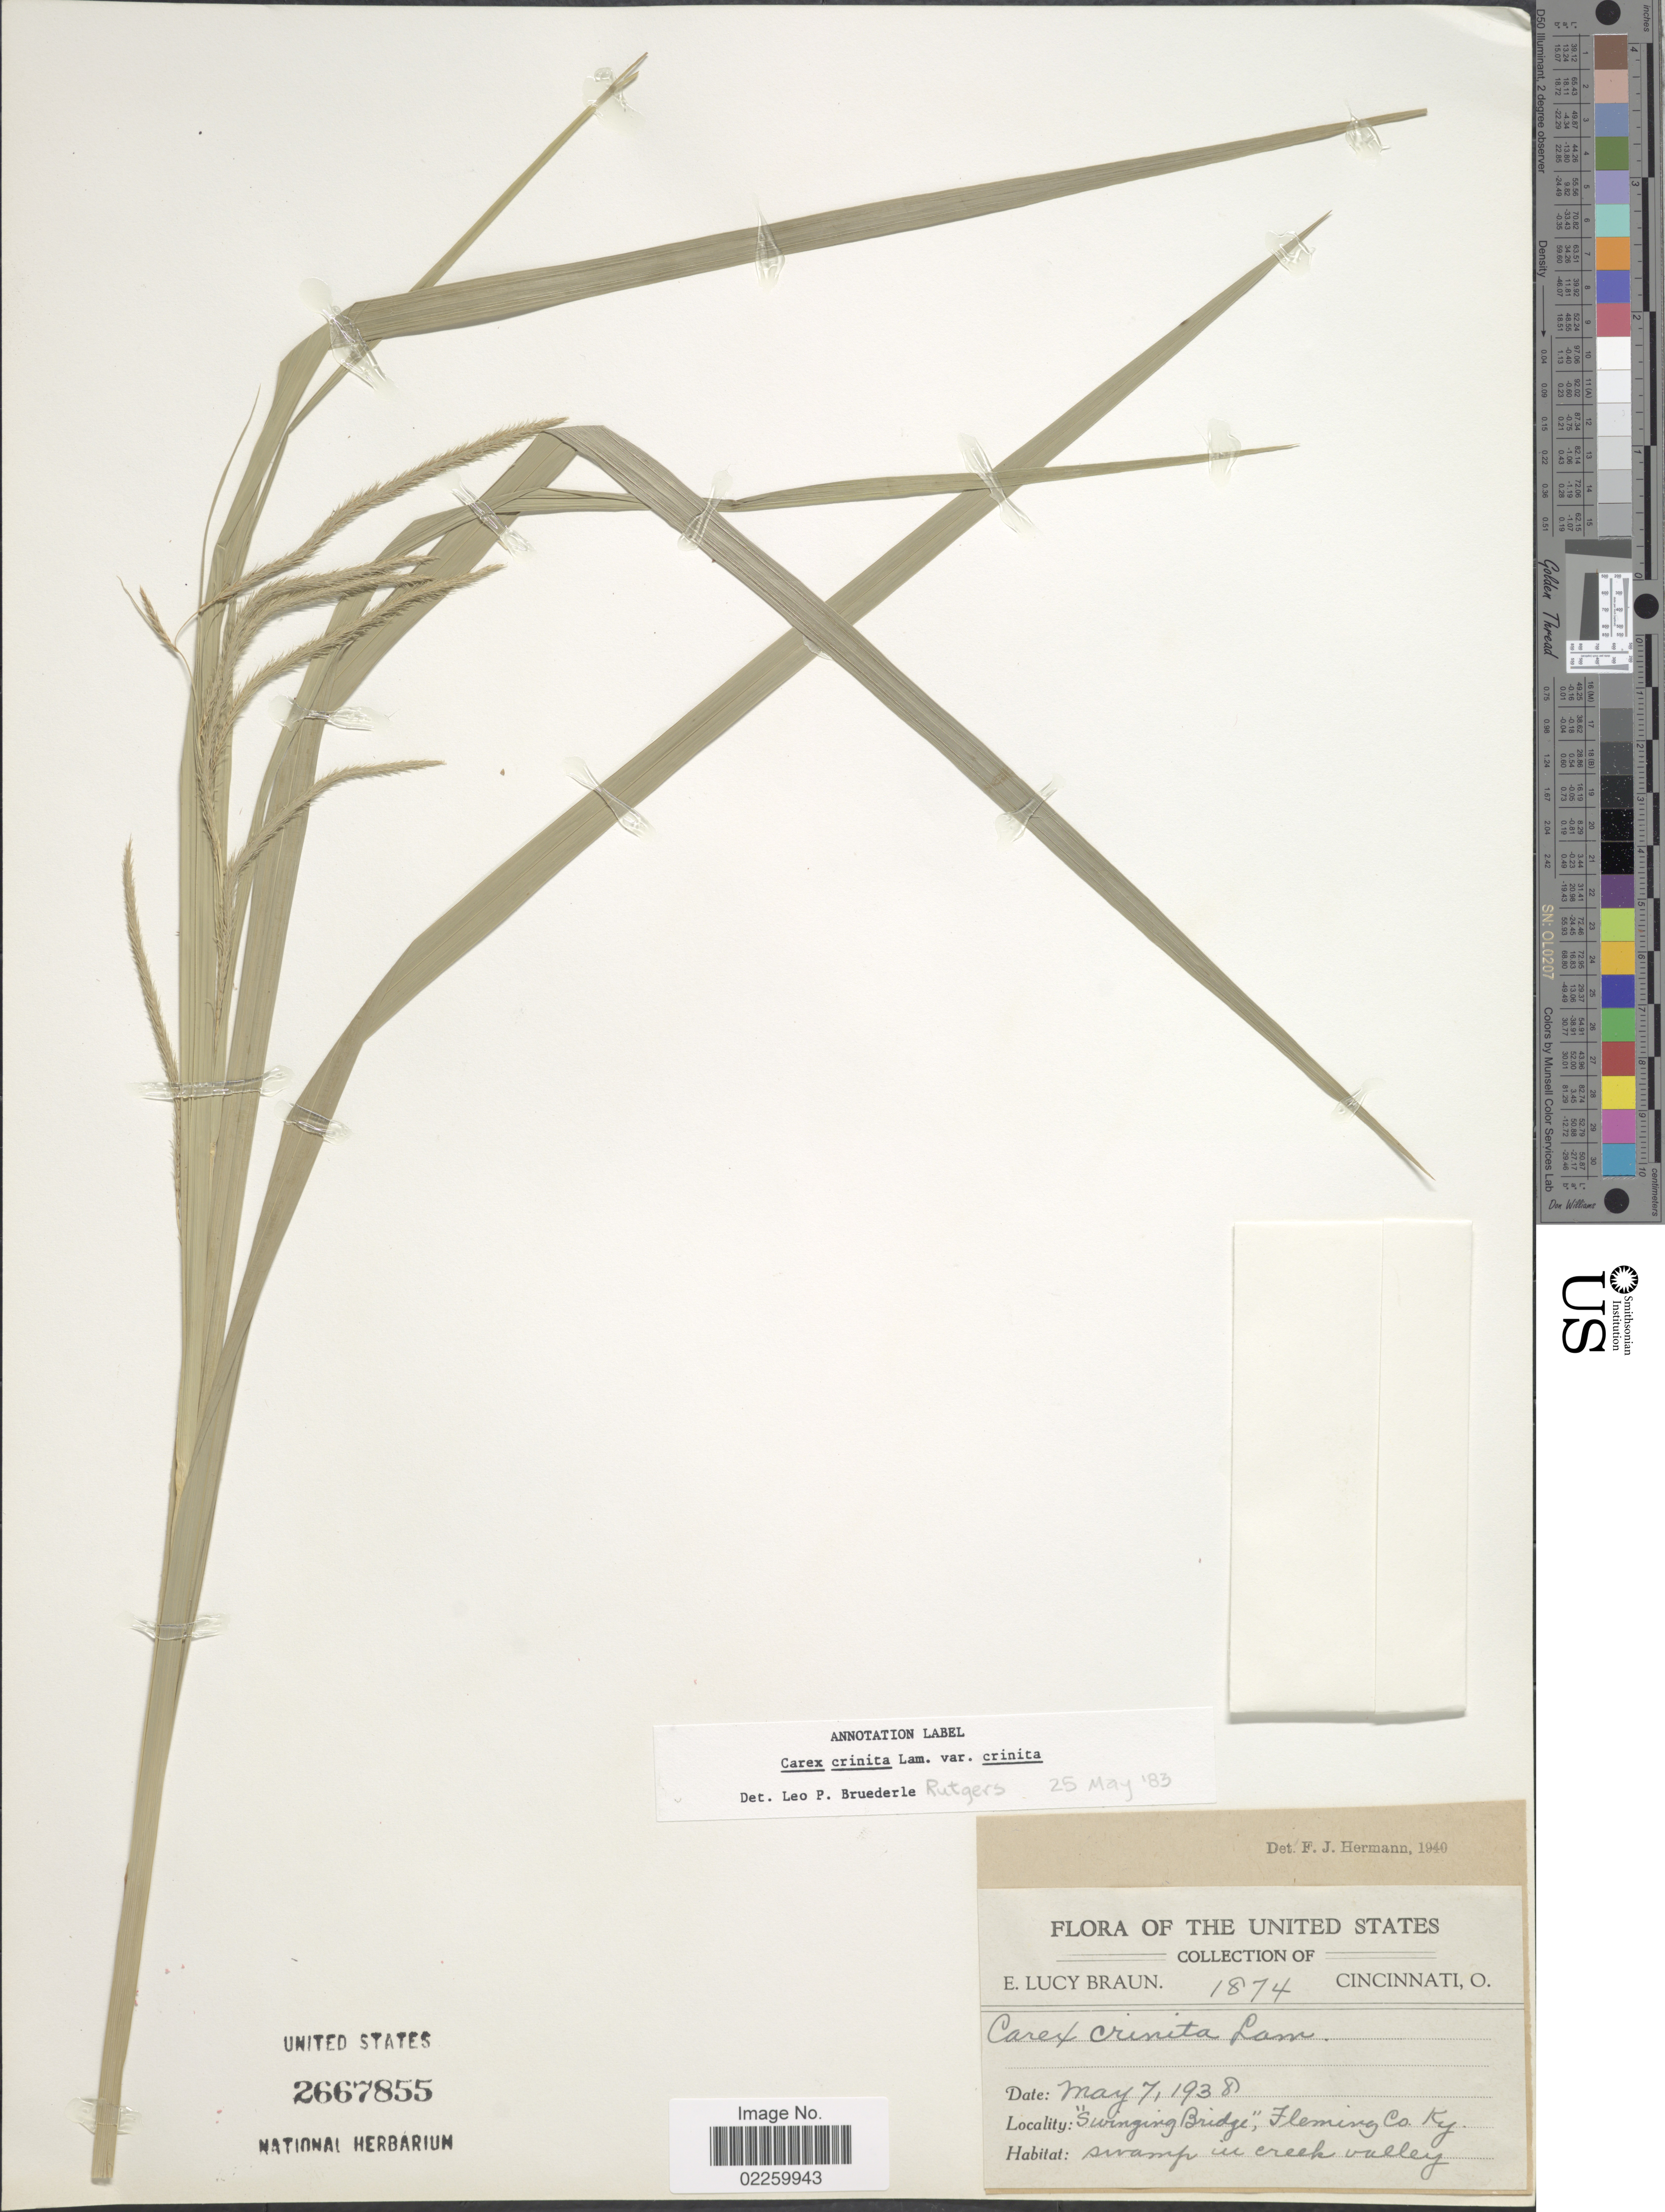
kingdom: Plantae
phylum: Tracheophyta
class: Liliopsida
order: Poales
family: Cyperaceae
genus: Carex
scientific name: Carex crinita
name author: Lam.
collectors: E. L. Braun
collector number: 1874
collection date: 1938-05-07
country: United States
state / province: Kentucky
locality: Swinging Bridge, Fleming Co., Ky.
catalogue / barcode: US 2667855